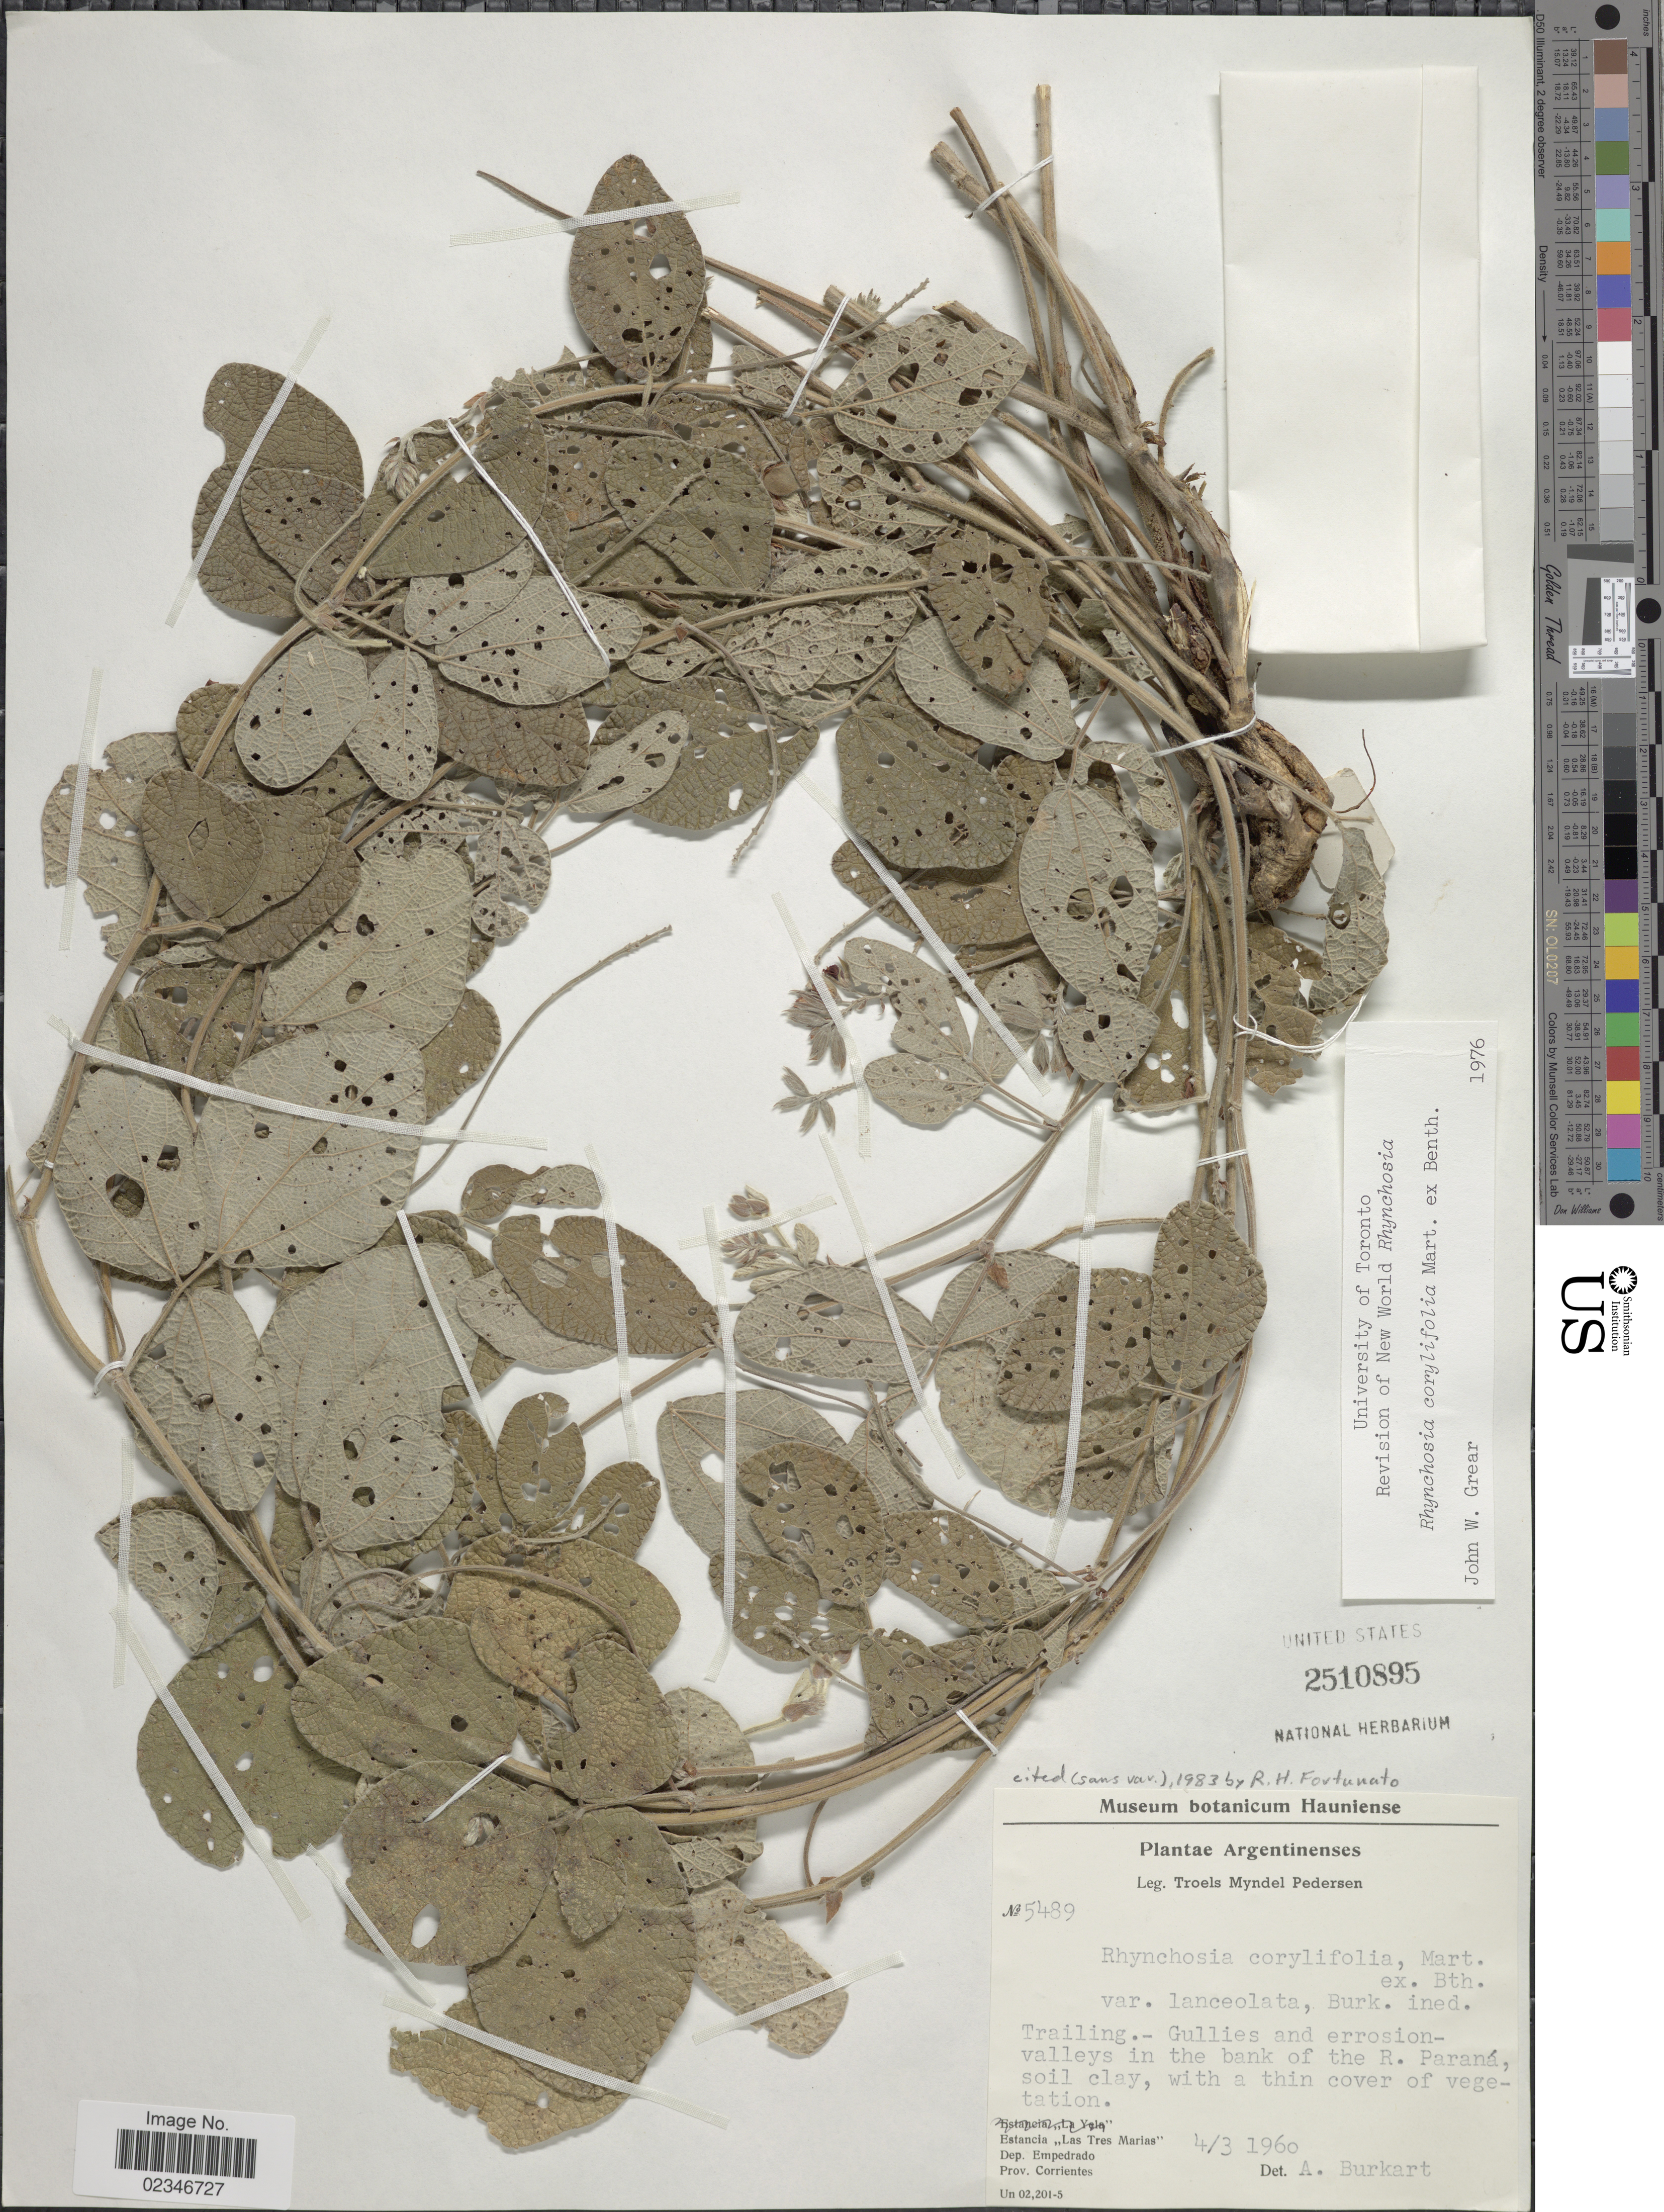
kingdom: Plantae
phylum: Tracheophyta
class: Magnoliopsida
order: Fabales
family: Fabaceae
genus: Rhynchosia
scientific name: Rhynchosia corylifolia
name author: Mart. ex Benth.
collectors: T. Pederson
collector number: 5489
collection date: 1960-03-04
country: Argentina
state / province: Corrientes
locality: Estancia Las Tres Marias, Dep. Empedrado, Prov. Corrientes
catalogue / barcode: US 2510895